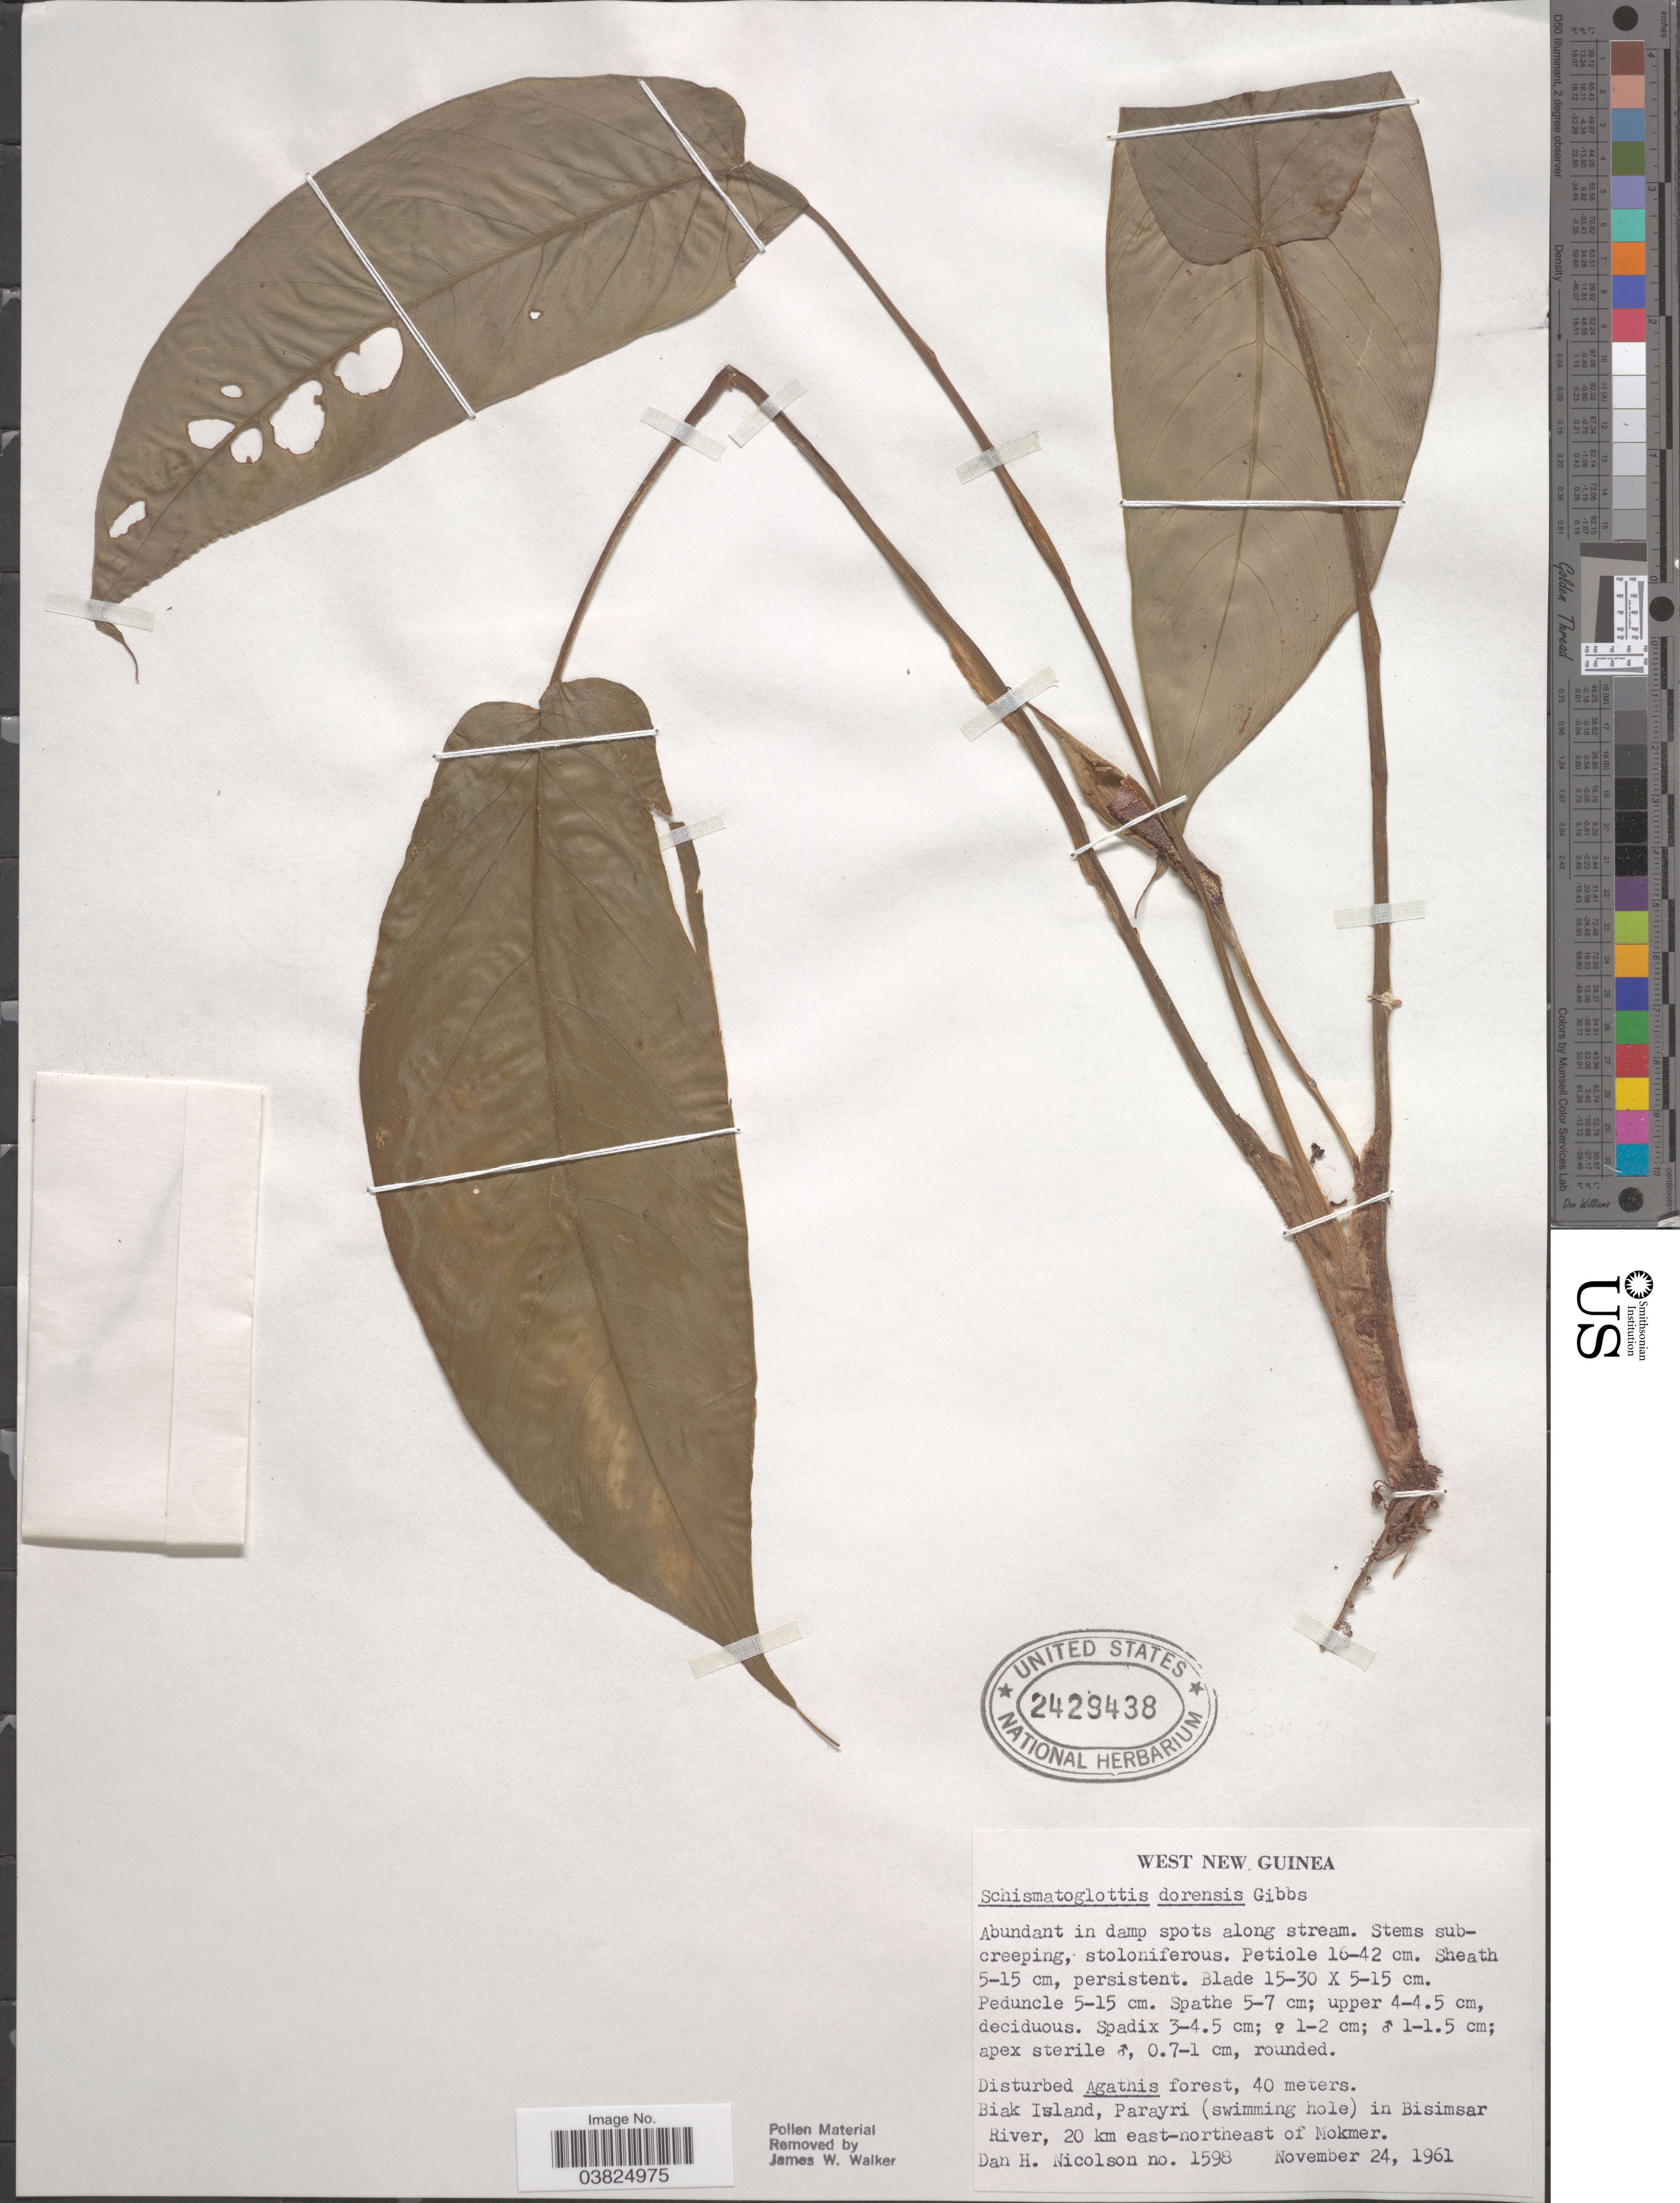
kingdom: Plantae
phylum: Tracheophyta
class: Liliopsida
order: Alismatales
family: Araceae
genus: Schismatoglottis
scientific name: Schismatoglottis dorensis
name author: Gibbs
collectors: D. H. Nicolson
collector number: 1598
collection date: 1961-11-24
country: Indonesia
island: New Guinea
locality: West New Guinea. Biak Island, Parayri (swimming hole) in Bisimsar River, 20 km east-northeast of Mokmer.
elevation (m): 40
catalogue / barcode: US 2429438